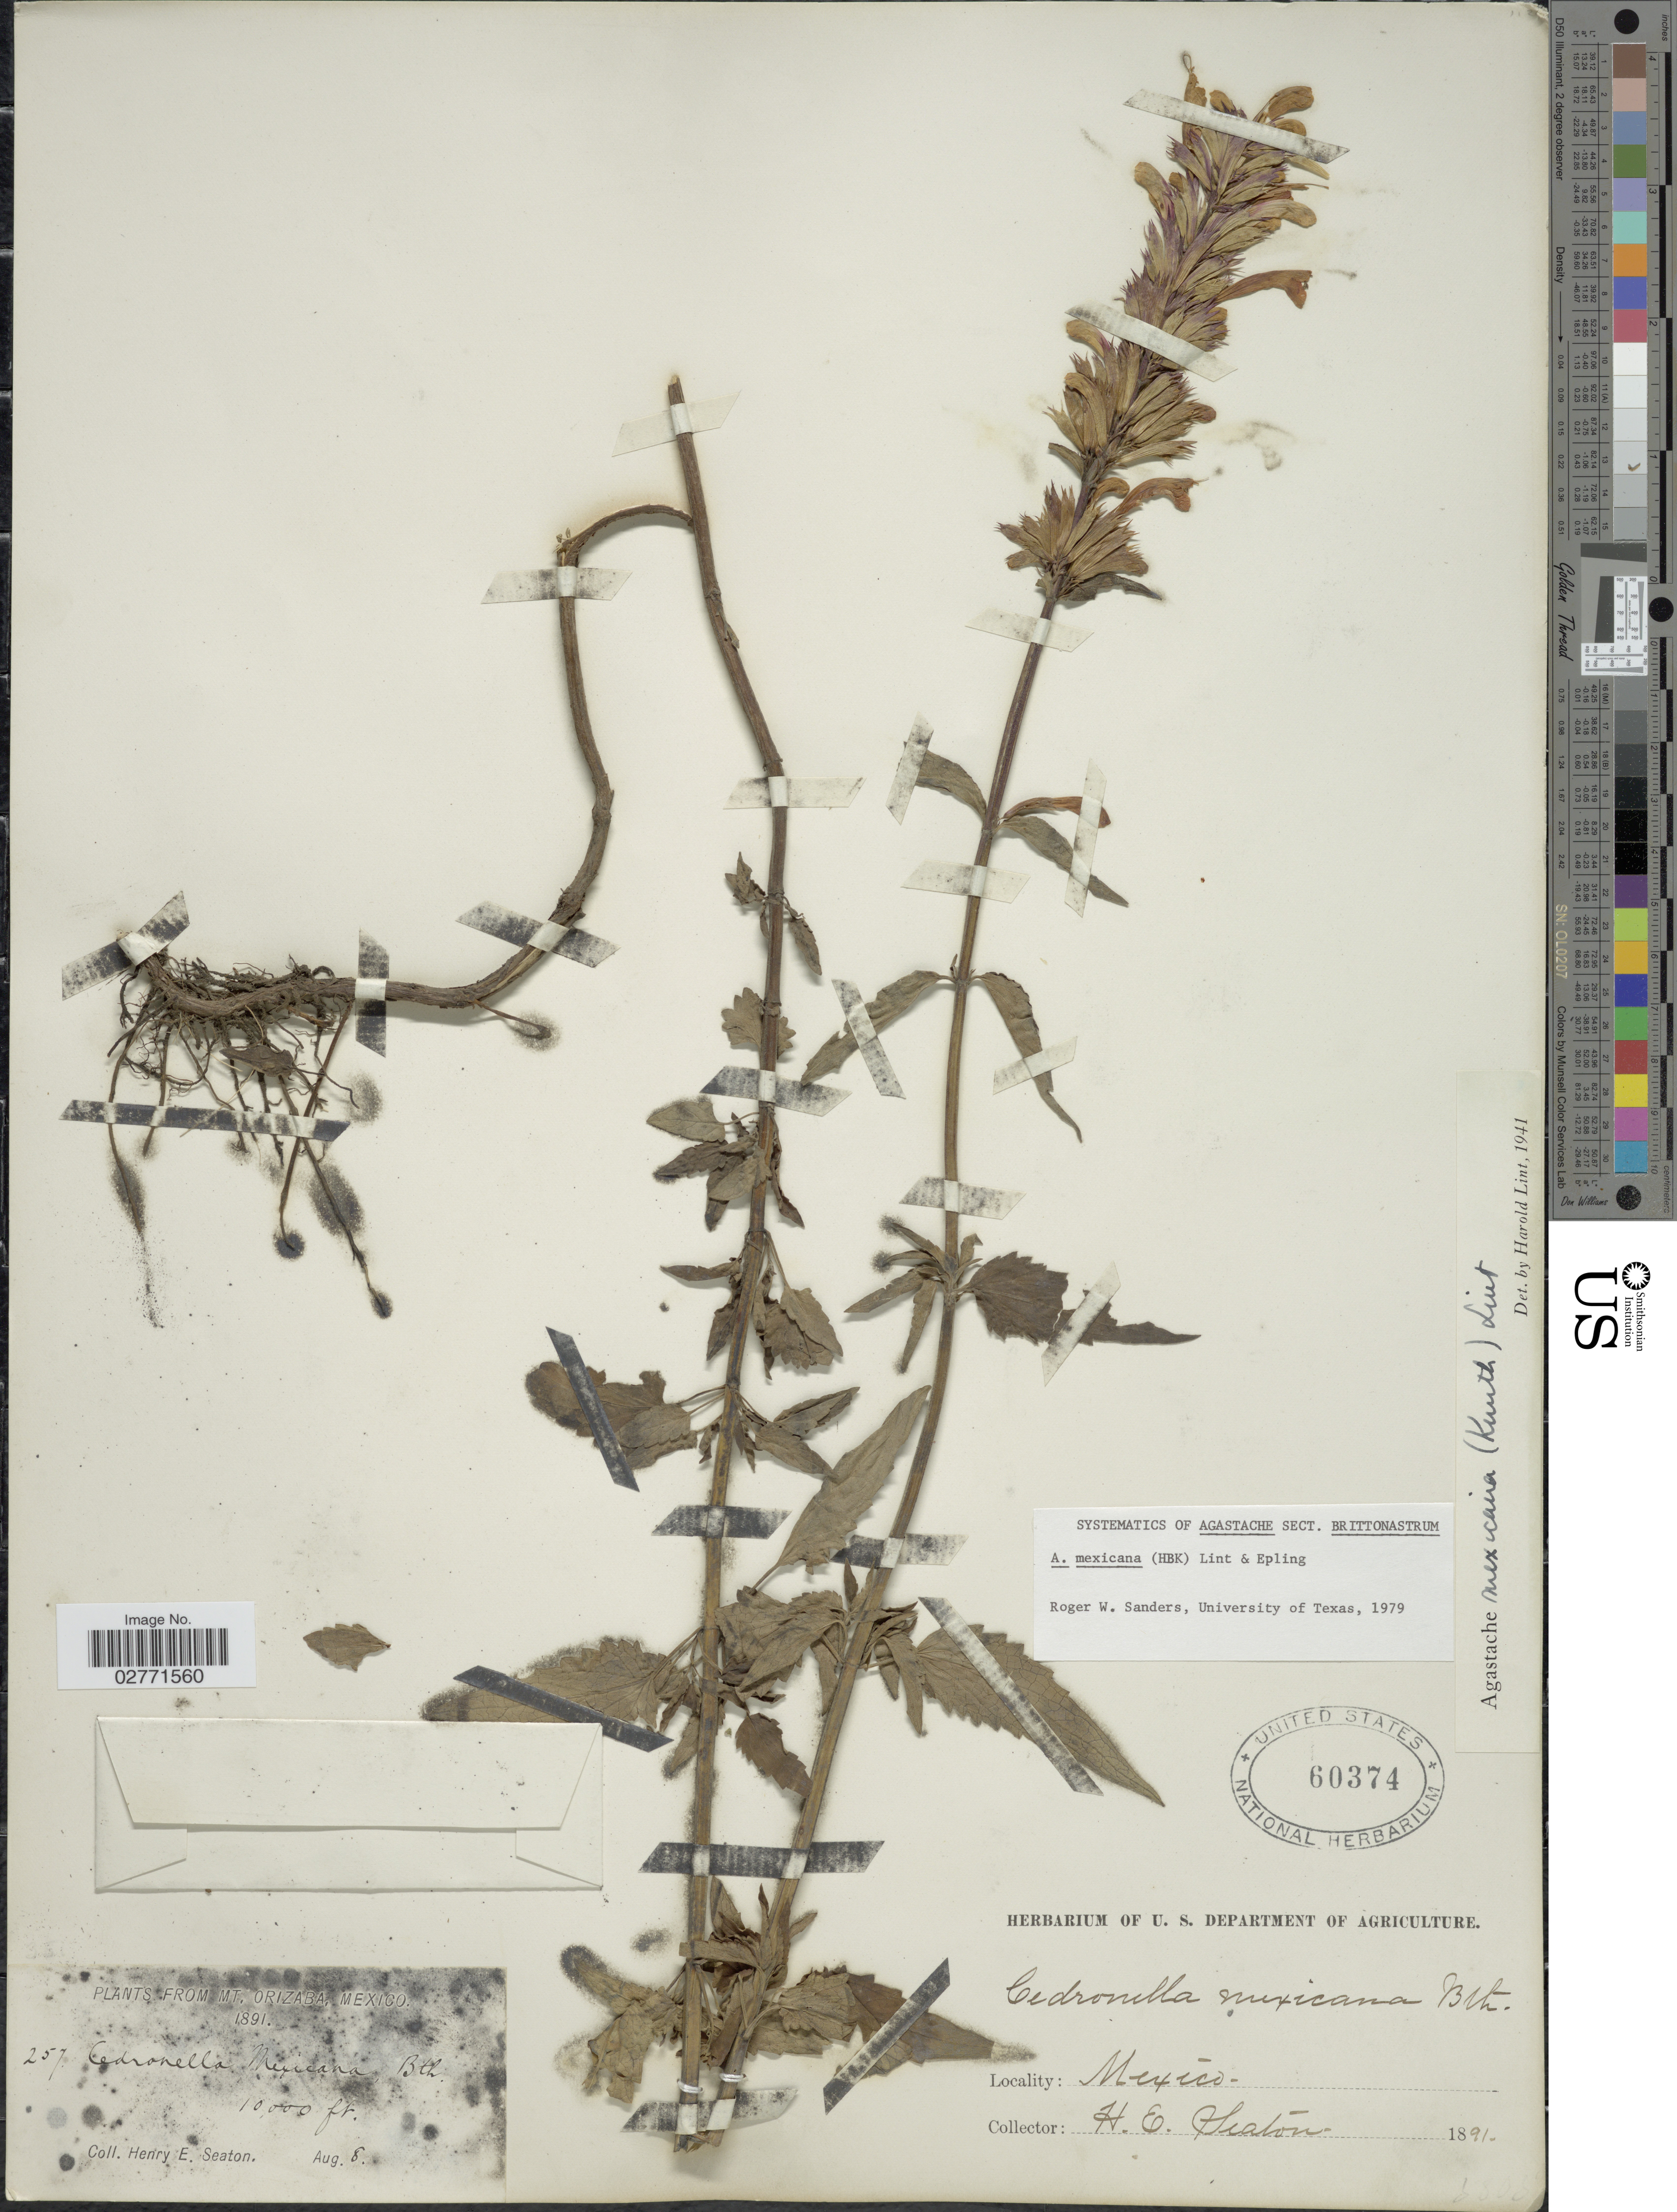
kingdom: Plantae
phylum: Tracheophyta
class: Magnoliopsida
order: Lamiales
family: Lamiaceae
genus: Agastache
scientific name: Agastache mexicana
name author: (Kunth) Lint & Epling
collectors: H. E. Seaton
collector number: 257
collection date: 1891-08-08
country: Mexico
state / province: Veracruz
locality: Mt. Orizaba.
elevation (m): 3048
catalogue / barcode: US 60374